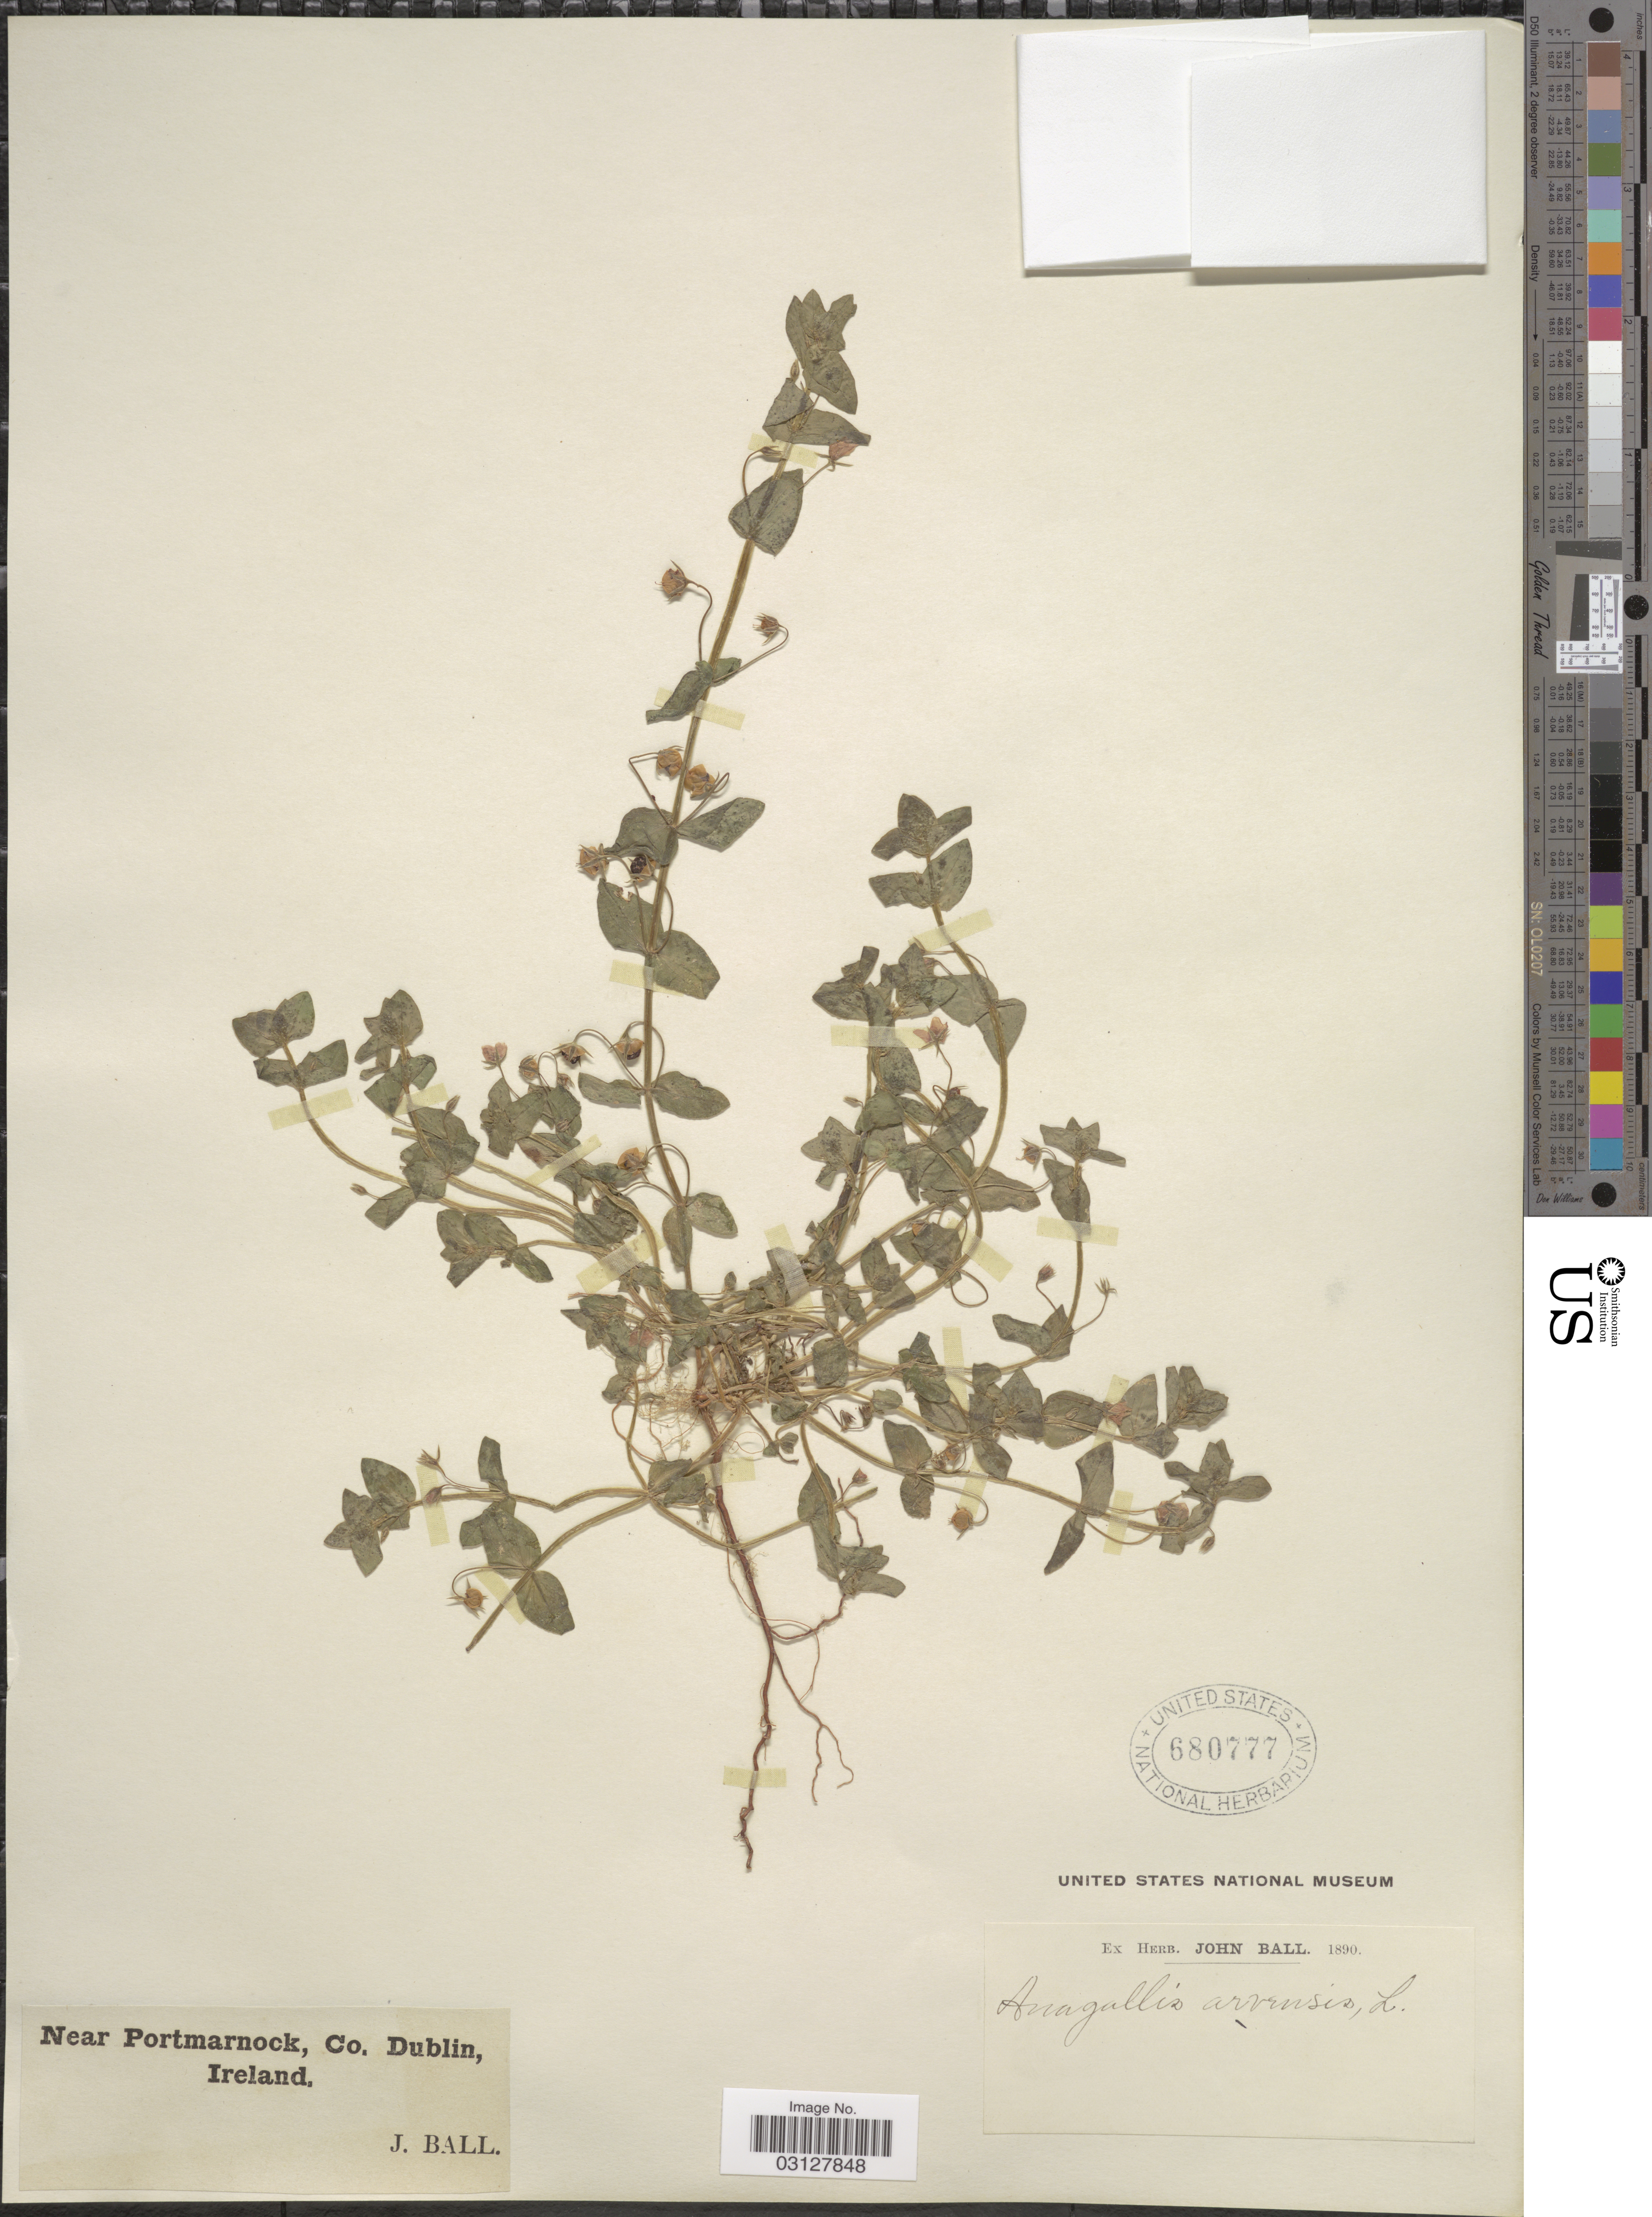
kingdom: Plantae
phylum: Tracheophyta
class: Magnoliopsida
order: Ericales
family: Primulaceae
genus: Anagallis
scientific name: Anagallis arvensis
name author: L.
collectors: J. Ball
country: Ireland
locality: Near Portmarnock, Co. Dublin.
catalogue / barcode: US 680777